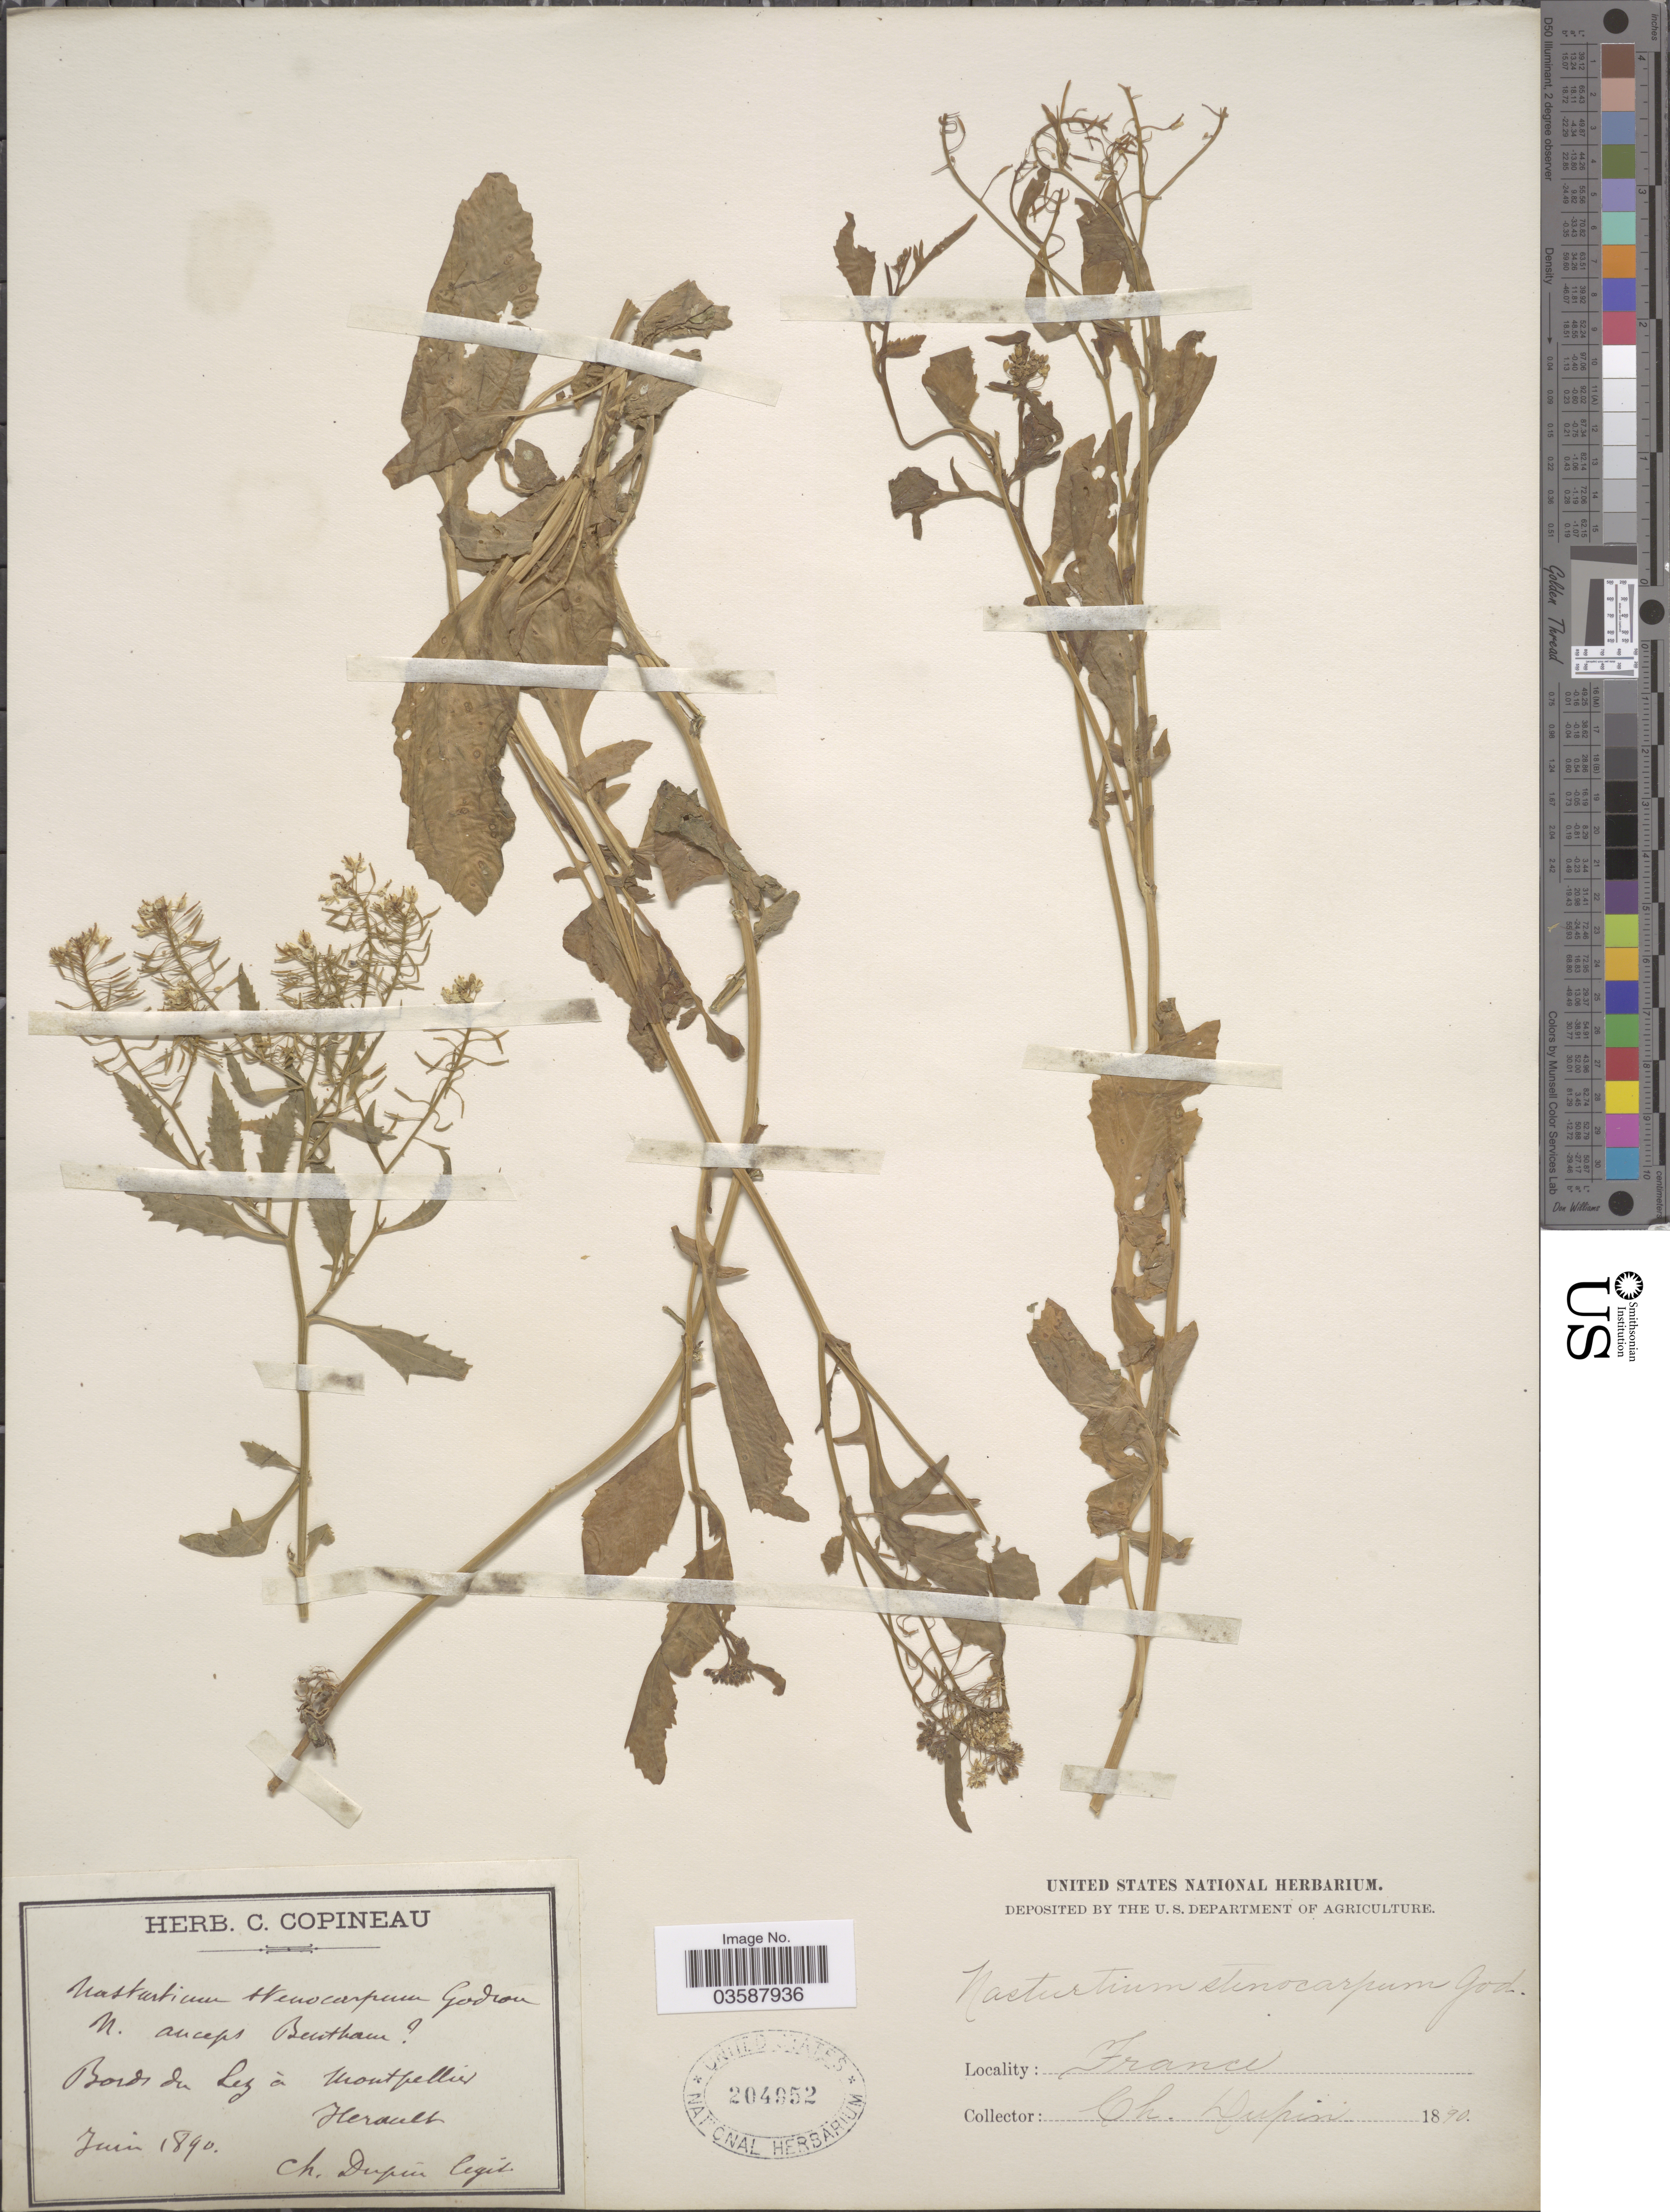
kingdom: Plantae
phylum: Tracheophyta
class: Magnoliopsida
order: Brassicales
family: Brassicaceae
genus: Rorippa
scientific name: Rorippa sylvestris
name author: (L.) Besser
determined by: Strong, M. T., (US), Smithsonian Institution - National Museum of Natural History (UNITED STATES)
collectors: C. Dupin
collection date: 1890-06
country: France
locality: Bords du Lez à Montpellier, Herault.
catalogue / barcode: US 204952